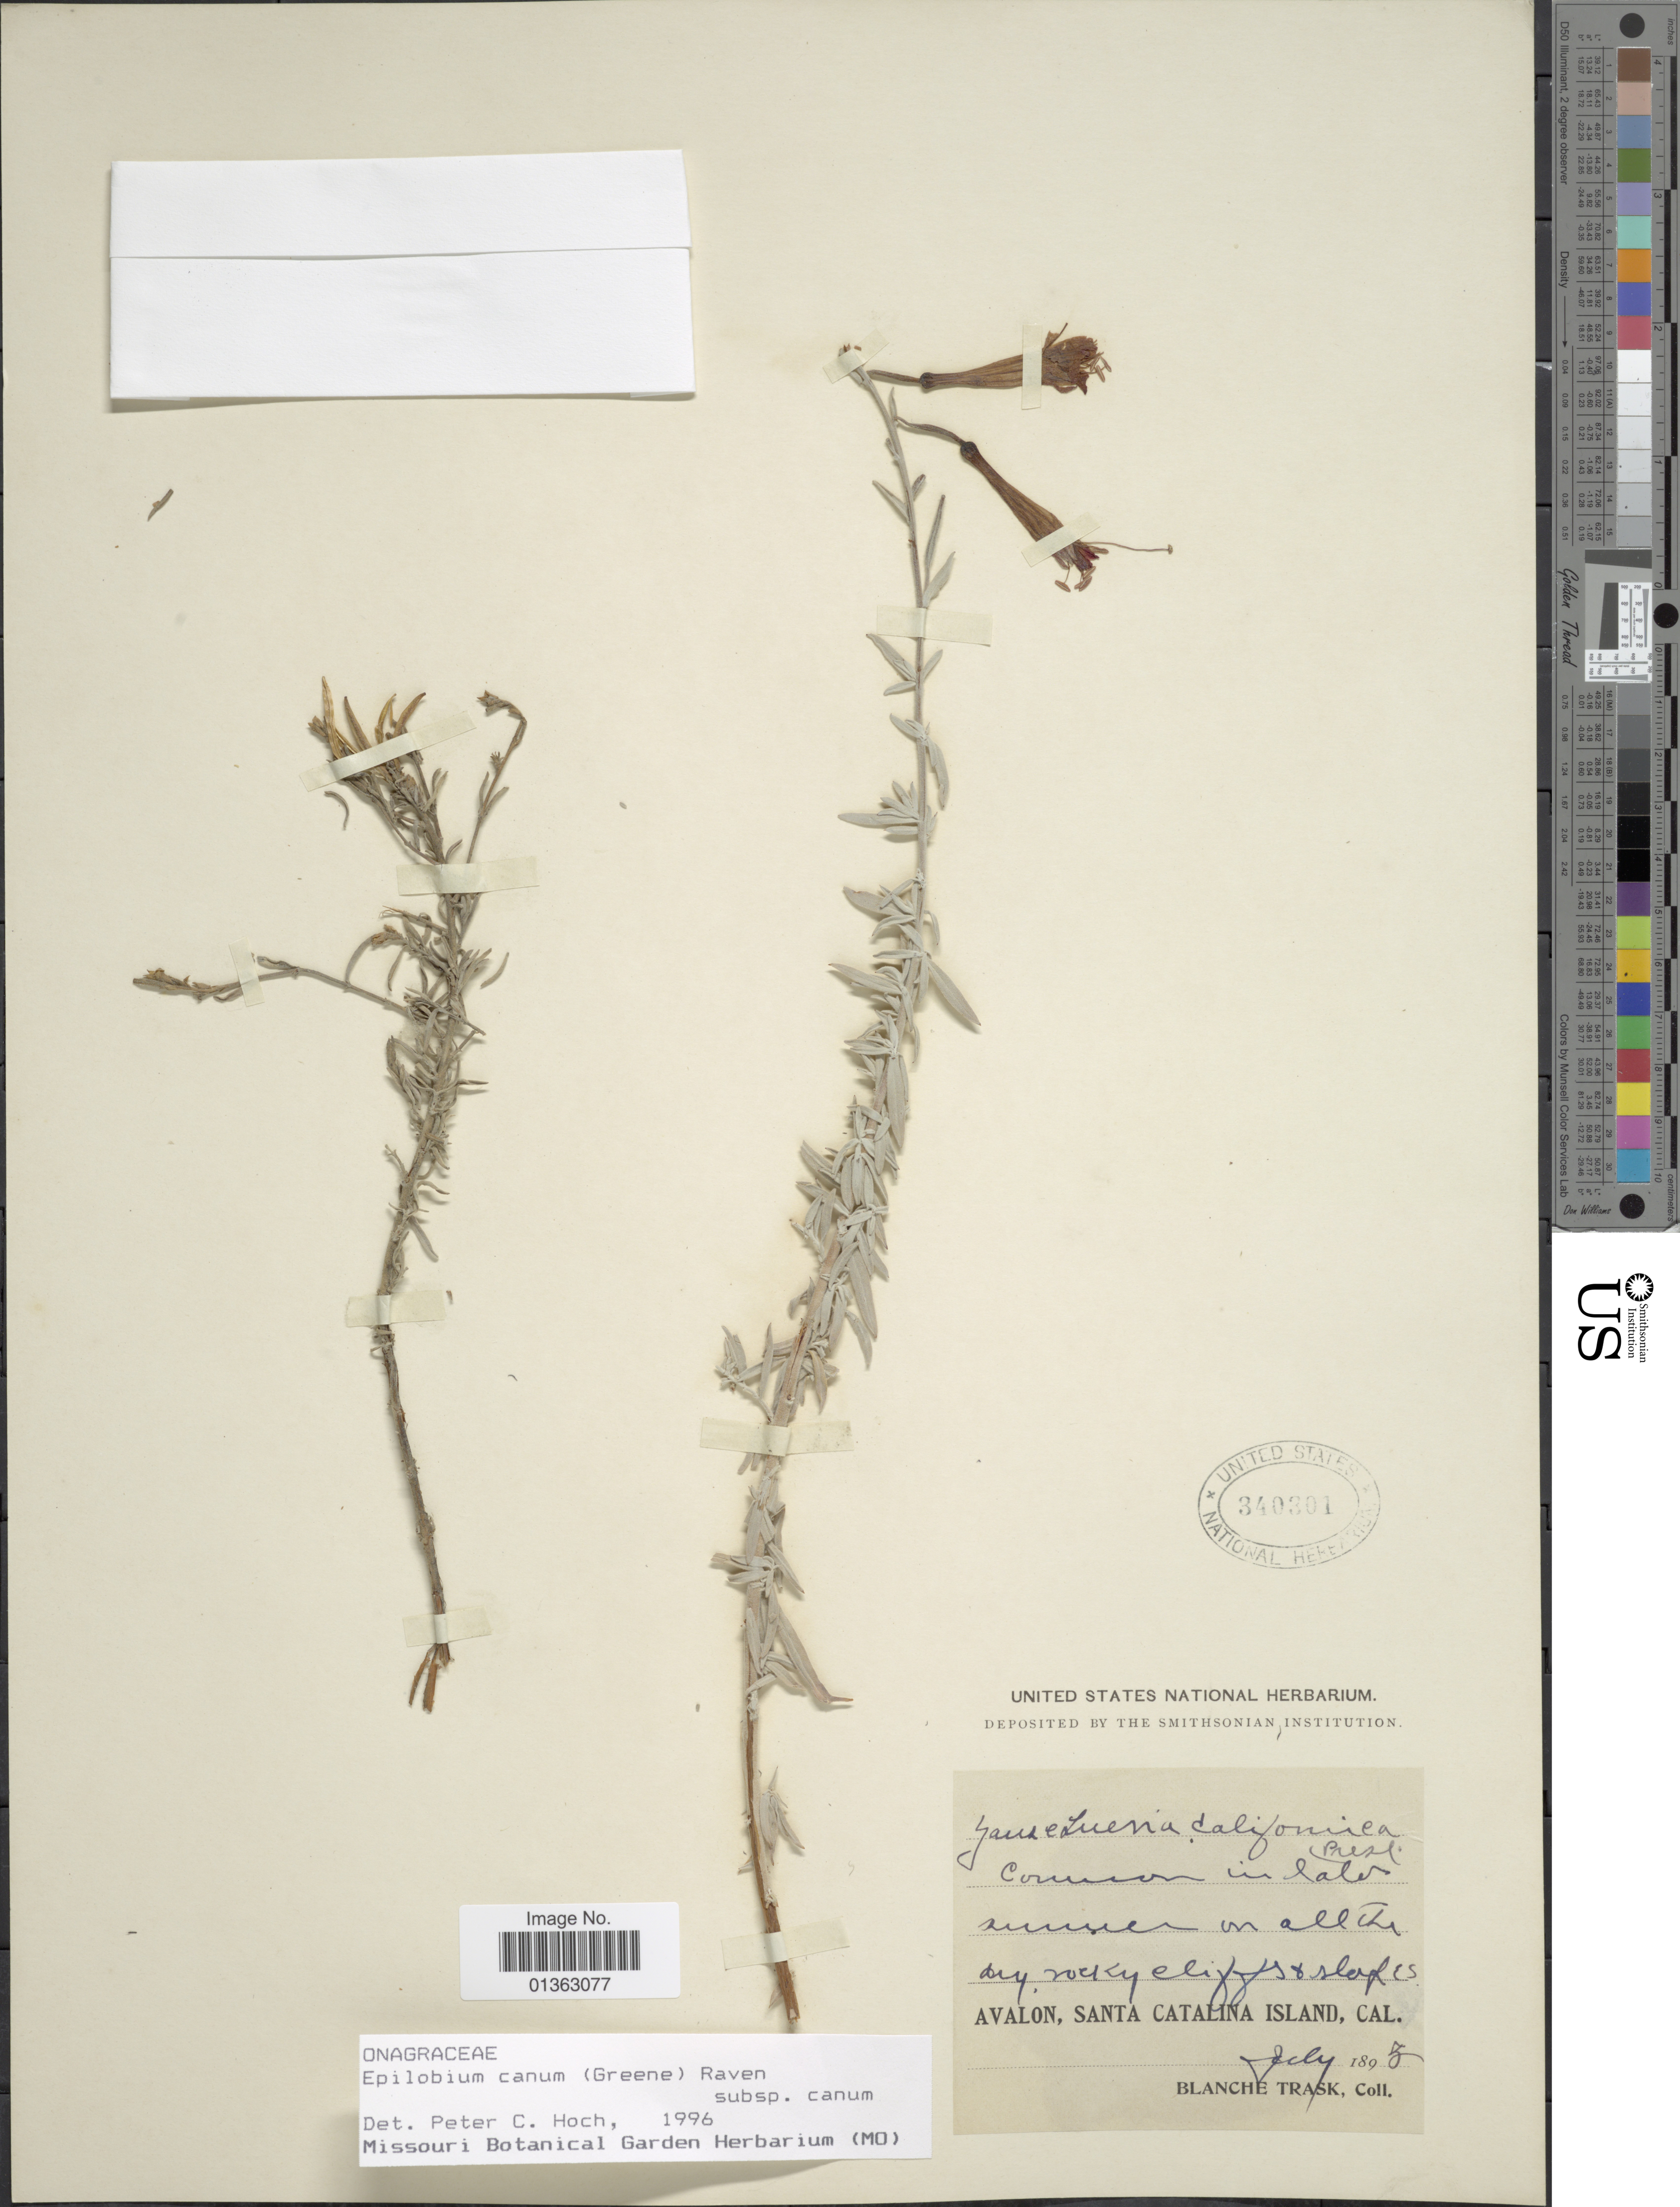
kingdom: Plantae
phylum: Tracheophyta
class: Magnoliopsida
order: Myrtales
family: Onagraceae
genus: Epilobium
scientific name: Epilobium canum subsp. canum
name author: (Greene) P.H. Raven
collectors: B. Trask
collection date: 1893-07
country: United States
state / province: California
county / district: Los Angeles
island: Santa Catalina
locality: Avalon, Santa Catalina Island.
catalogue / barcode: US 340301